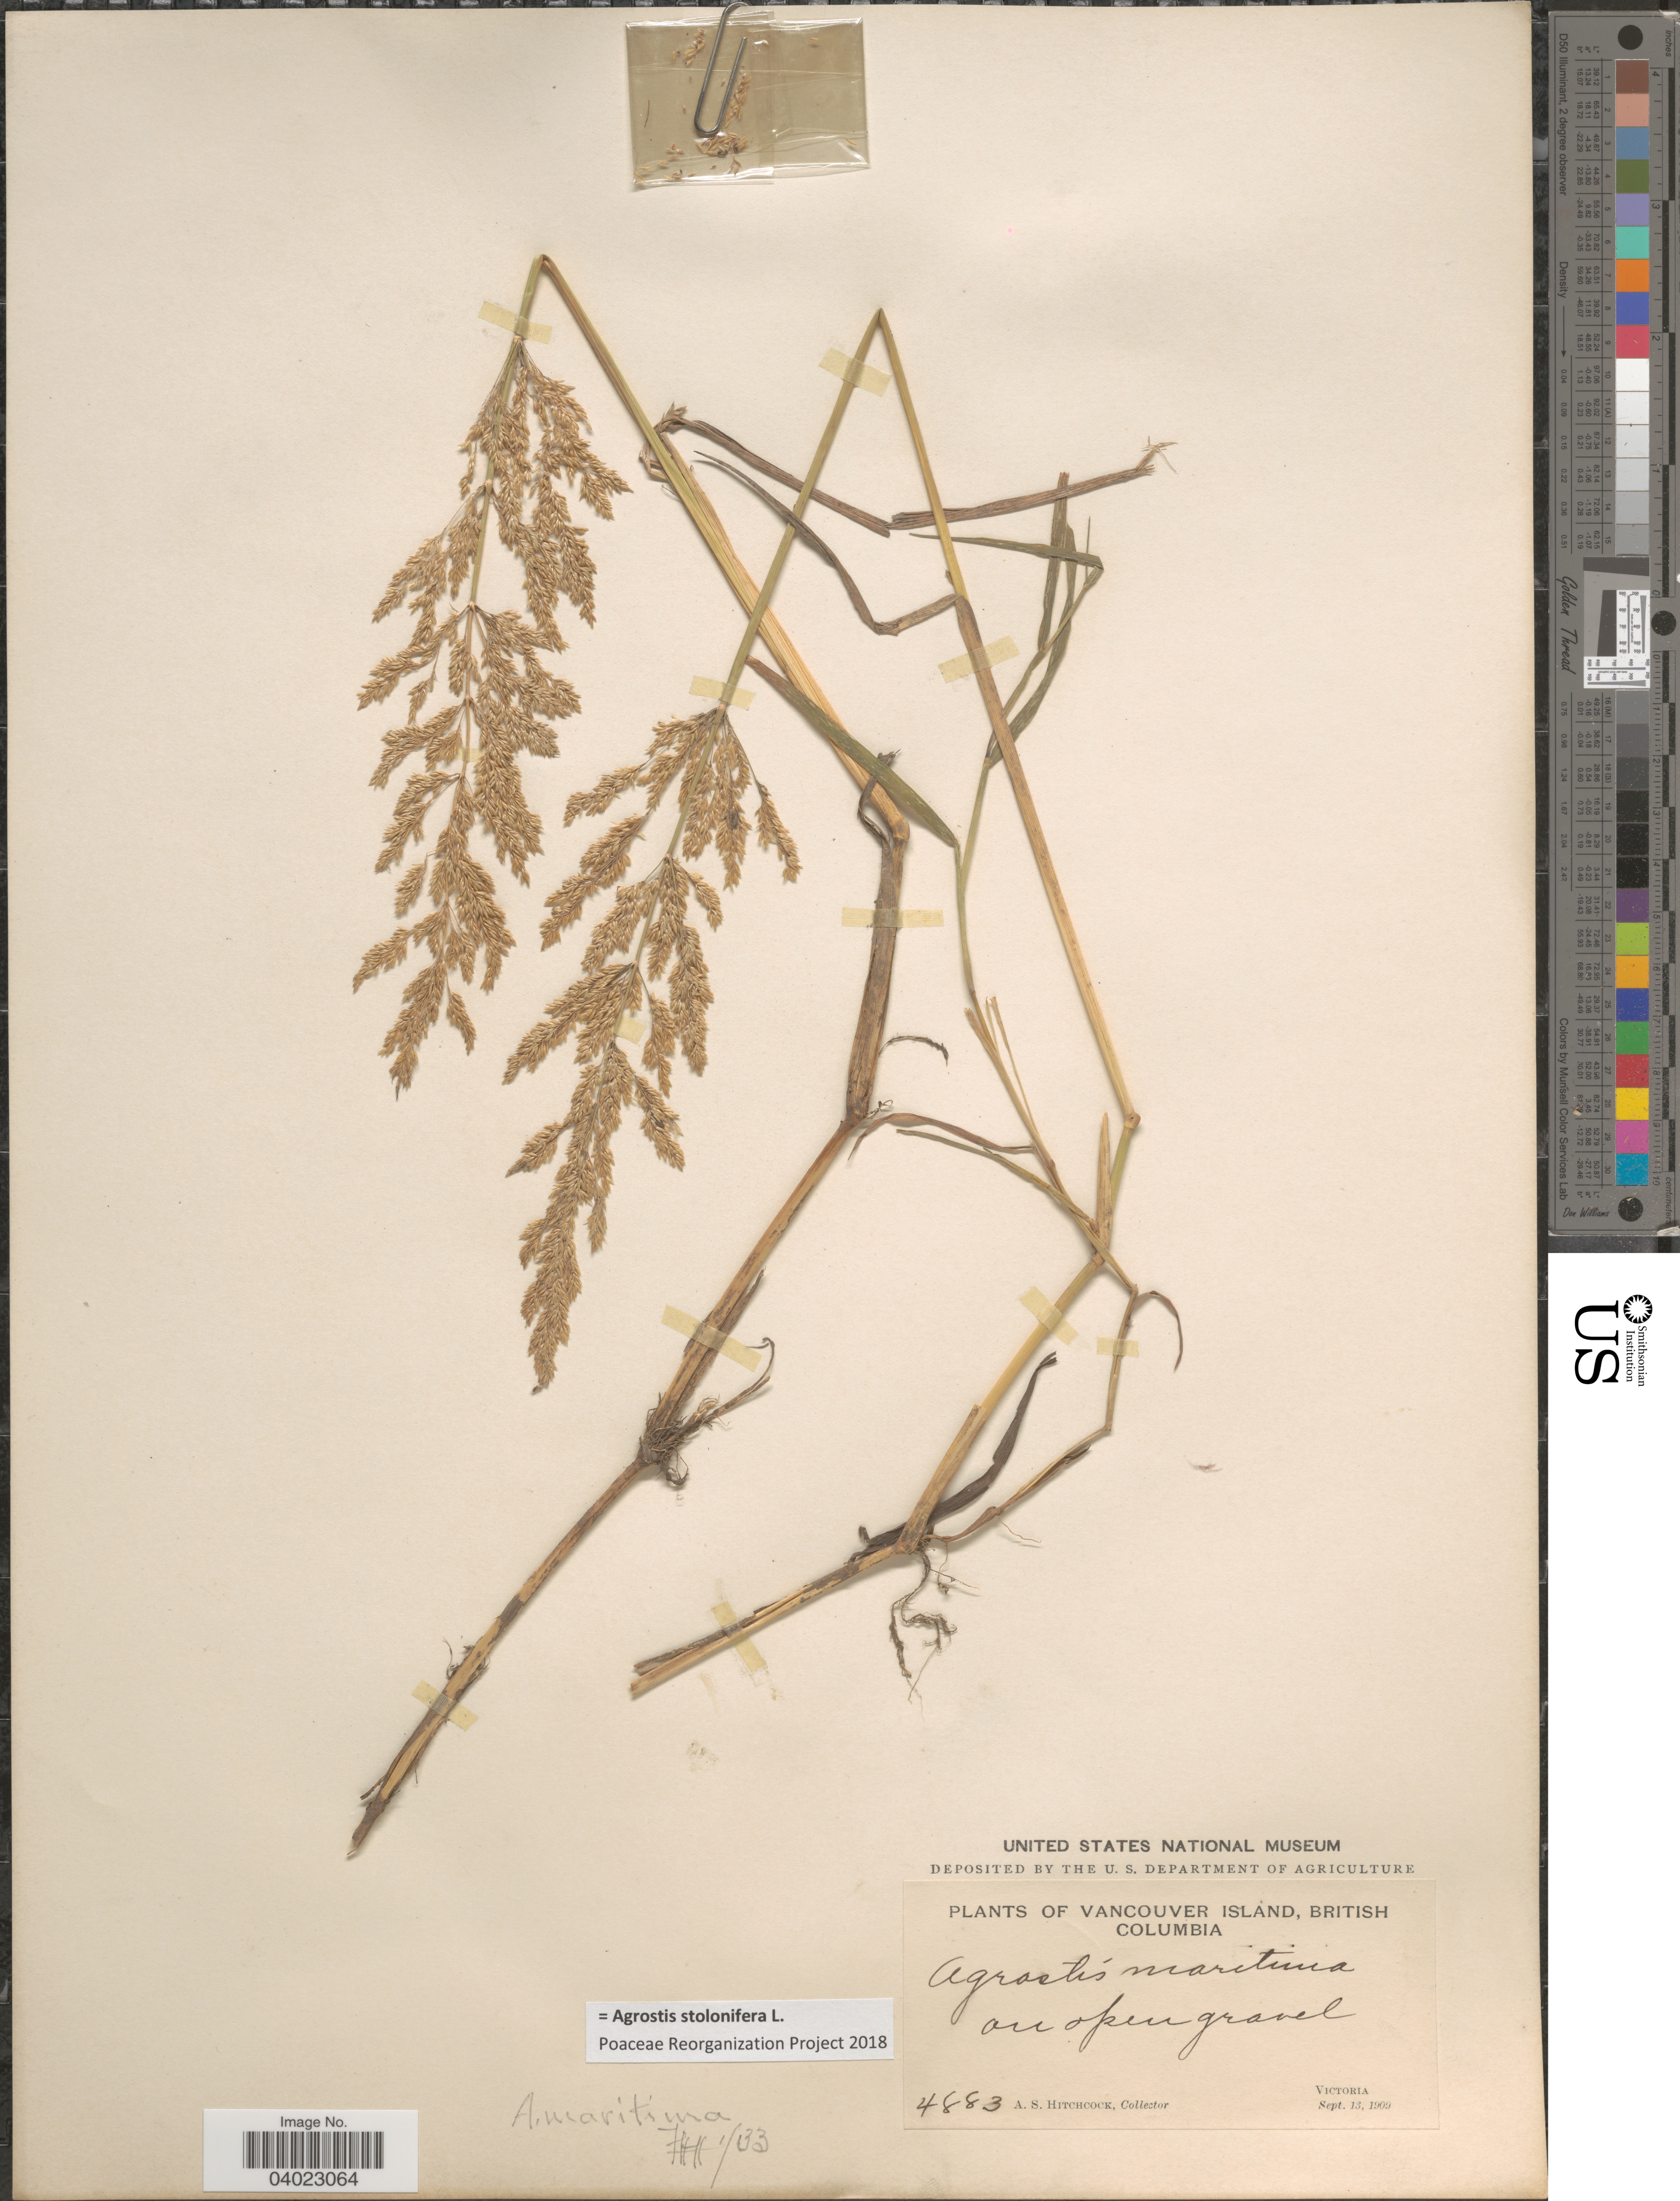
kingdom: Plantae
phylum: Tracheophyta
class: Liliopsida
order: Poales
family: Poaceae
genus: Agrostis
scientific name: Agrostis stolonifera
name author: L.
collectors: A. S. Hitchcock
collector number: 4883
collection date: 1909-09-13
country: Canada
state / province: British Columbia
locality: Vancouver Island. On open gravel. Victoria.